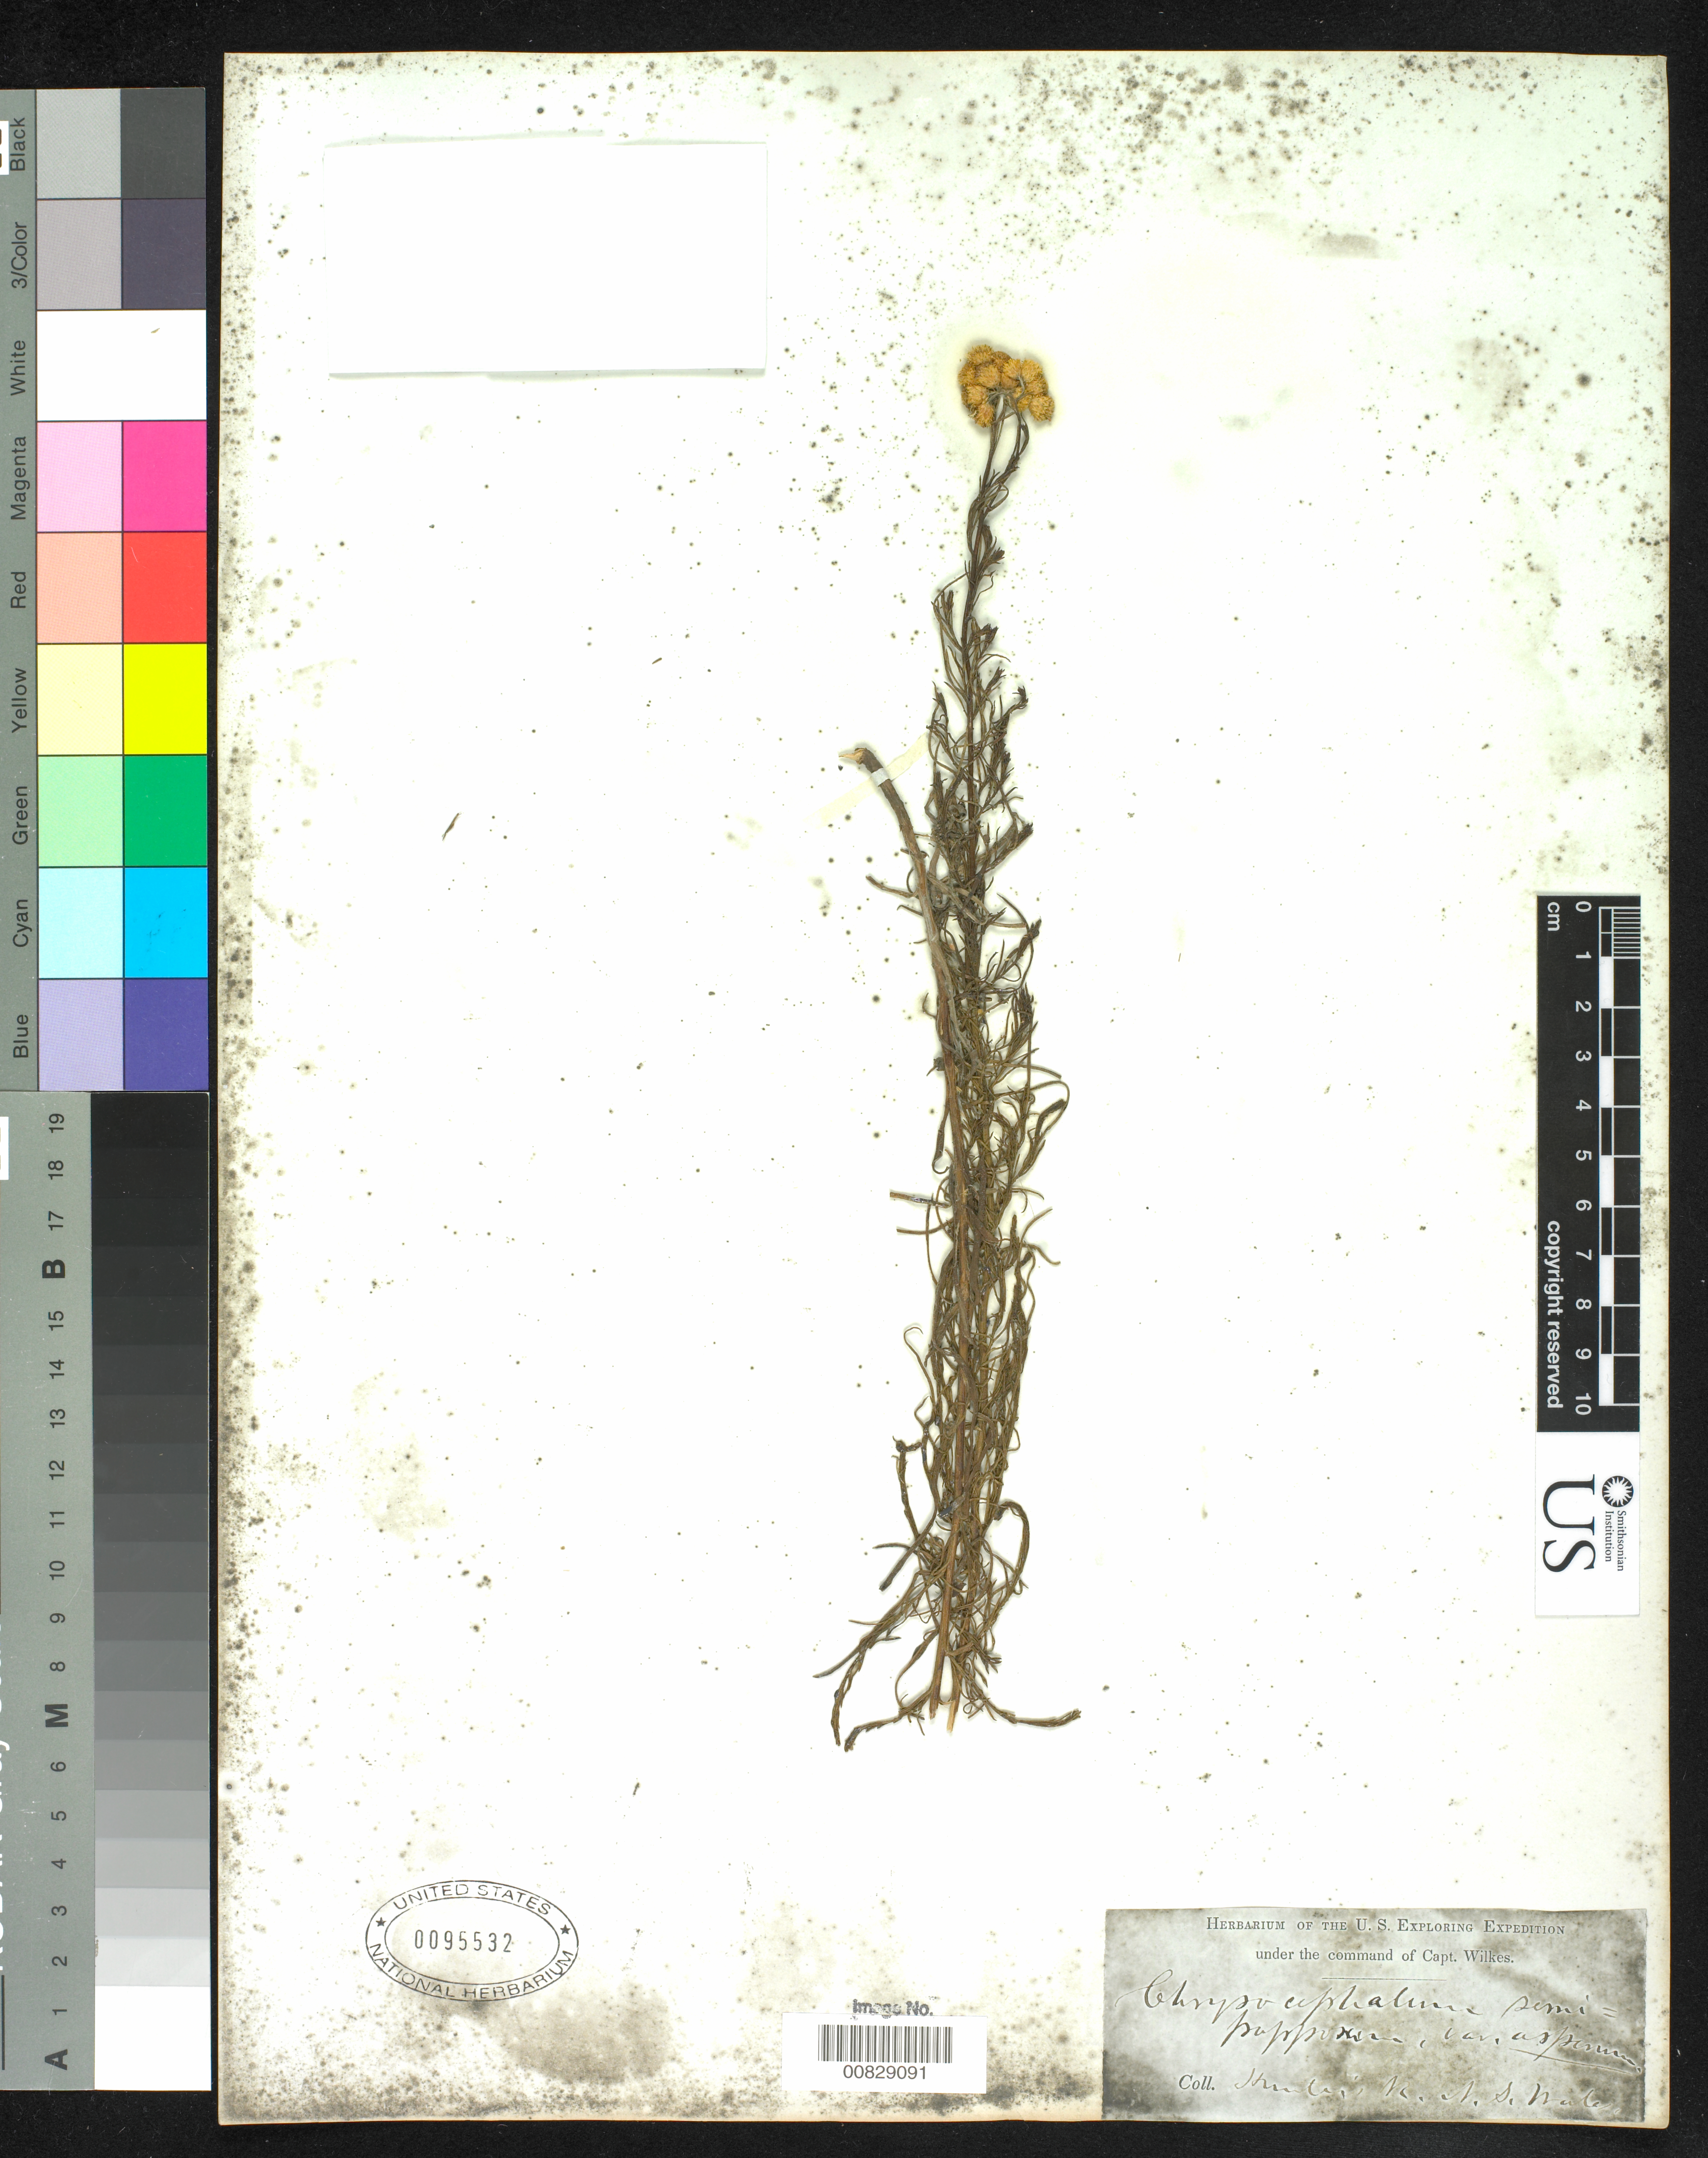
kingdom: Plantae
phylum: Tracheophyta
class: Magnoliopsida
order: Asterales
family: Asteraceae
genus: Helichrysum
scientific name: Helichrysum semipapposum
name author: DC.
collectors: Wilkes Explor. Exped.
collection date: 1838/1842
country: Australia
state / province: New South Wales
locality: Hunter's River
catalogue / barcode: US 95532